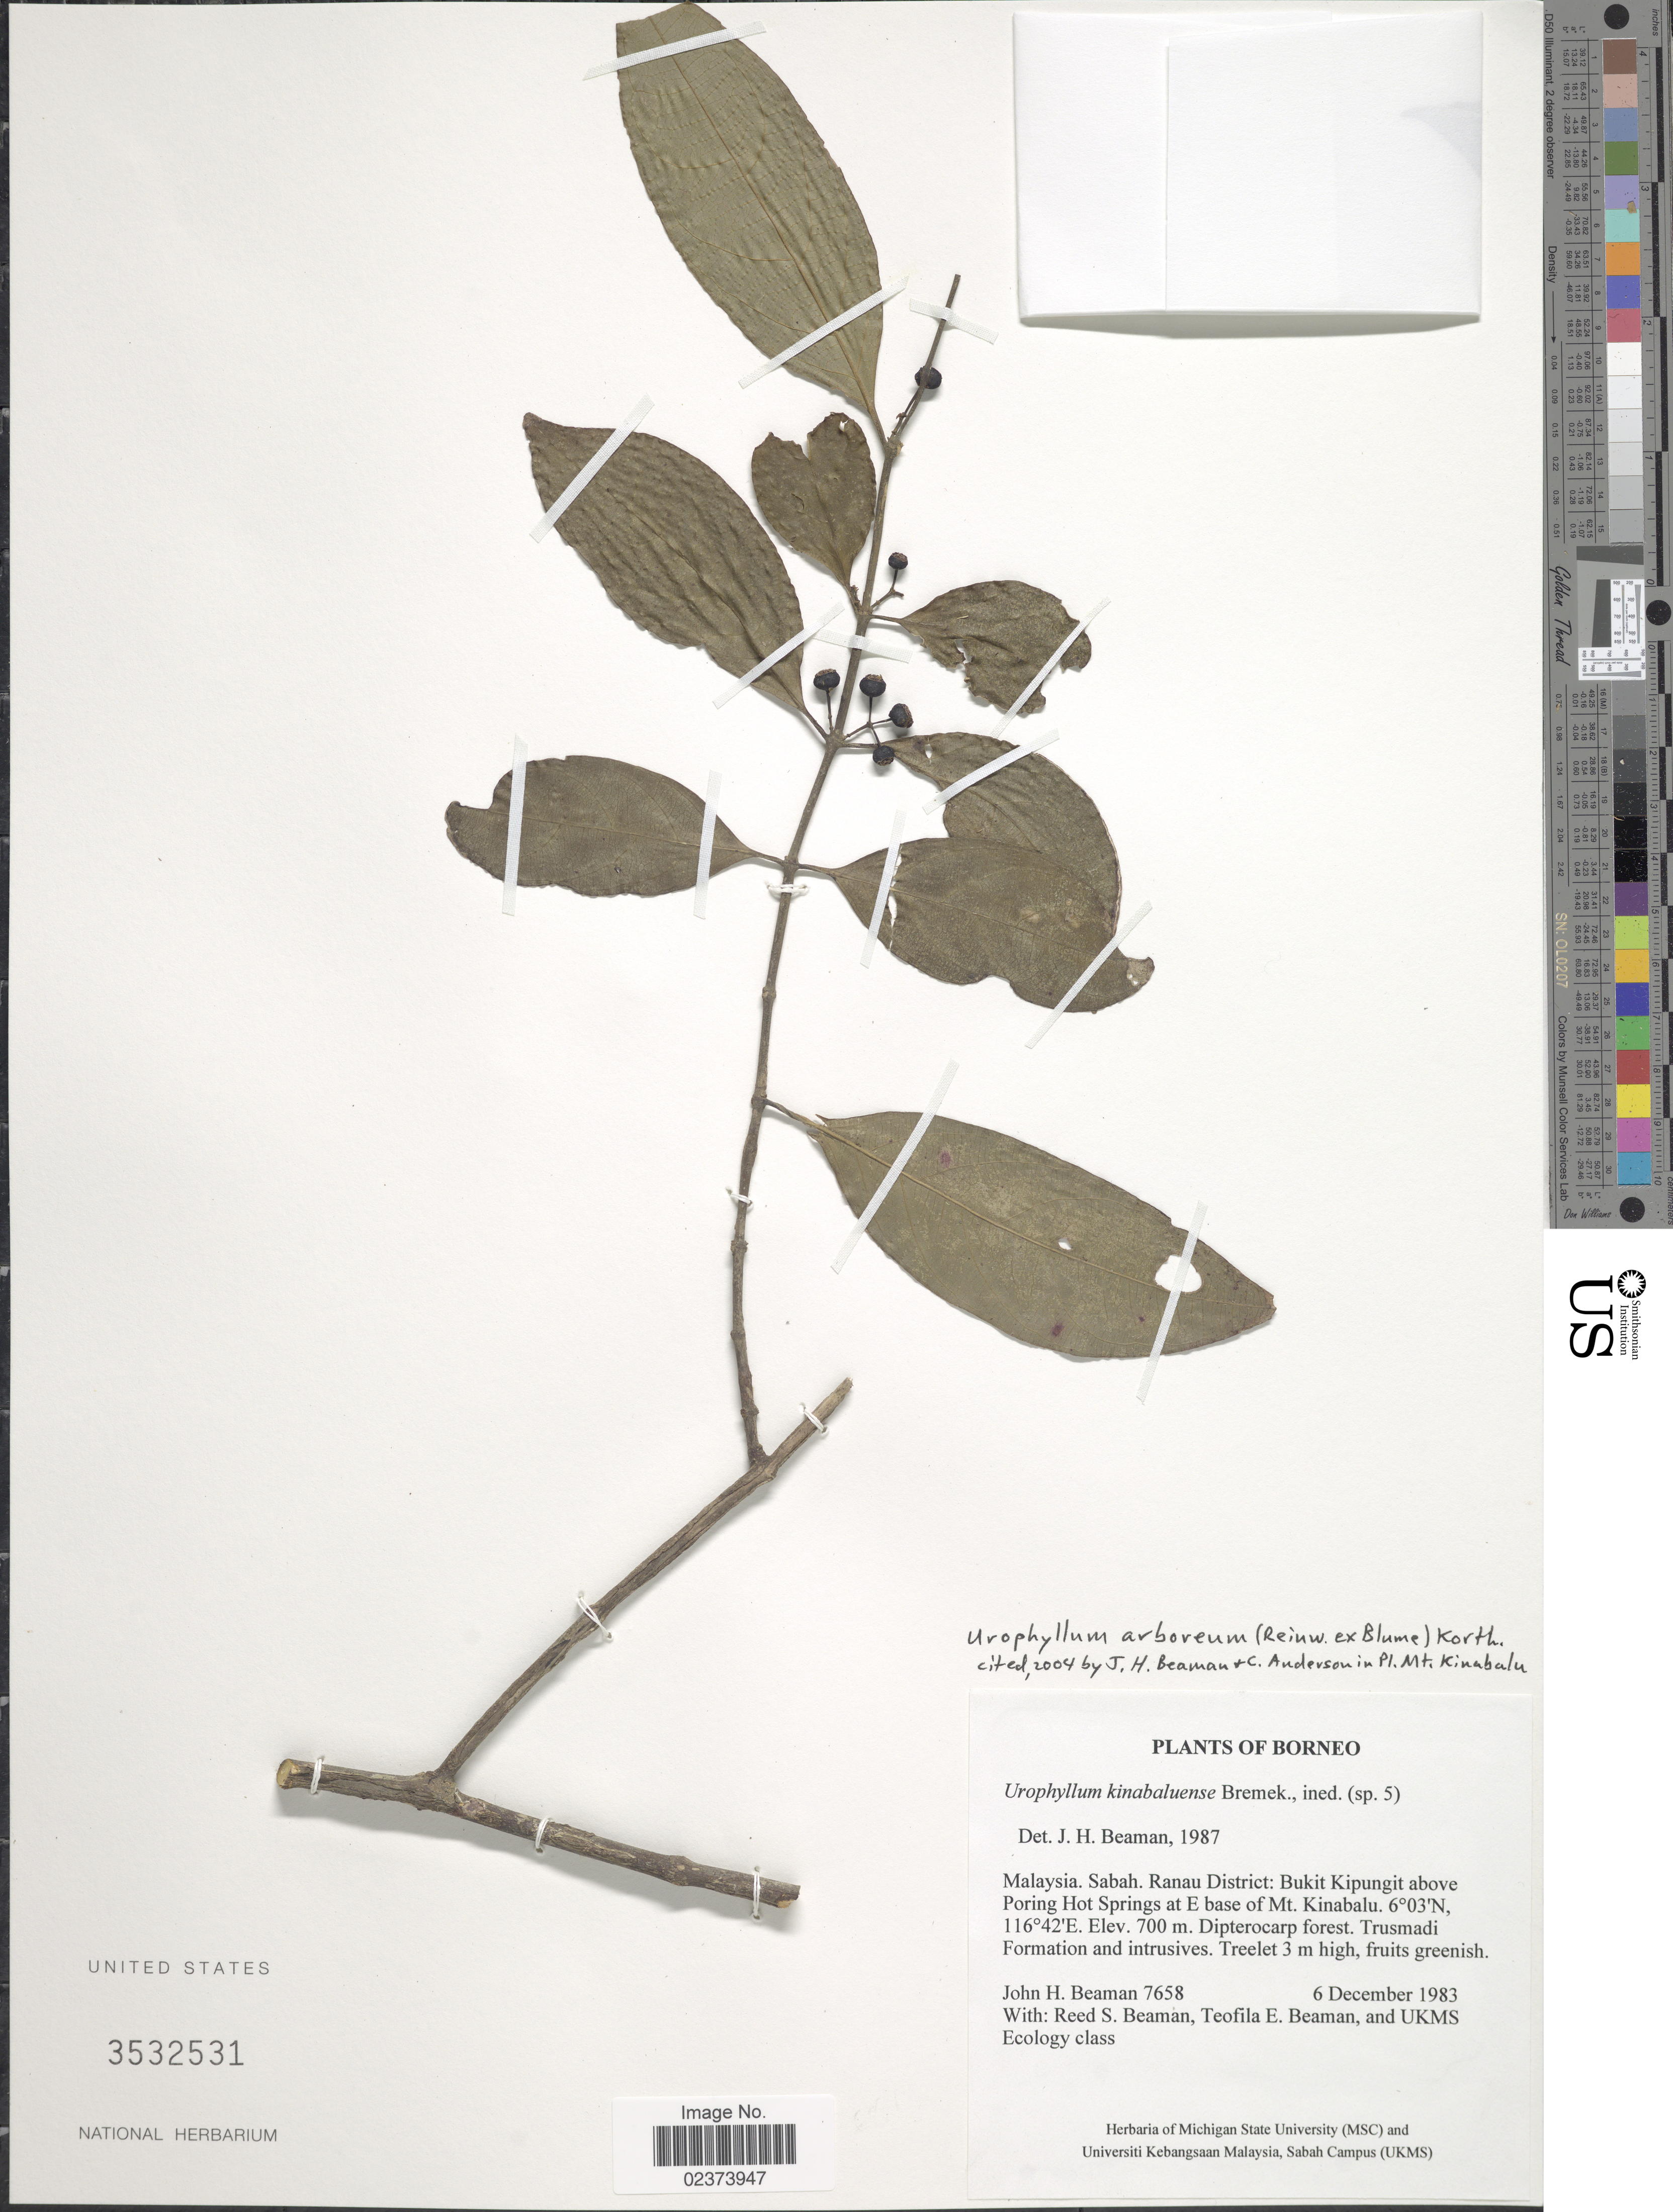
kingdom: Plantae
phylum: Tracheophyta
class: Magnoliopsida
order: Gentianales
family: Rubiaceae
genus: Urophyllum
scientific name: Urophyllum arboreum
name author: (Reinw. ex Blume) Korth.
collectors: J. H. Beaman, R. S. Beaman, T. E. Beaman & UKMS Ecology Class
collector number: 7658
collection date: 1983-12-06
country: Malaysia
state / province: Sabah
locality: Malaysia, Sabah, Ranau District: Bukit Kipungit above Poring Hot Springs at E base of Mt. Kinabalu, Borneo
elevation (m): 700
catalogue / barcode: US 3532531